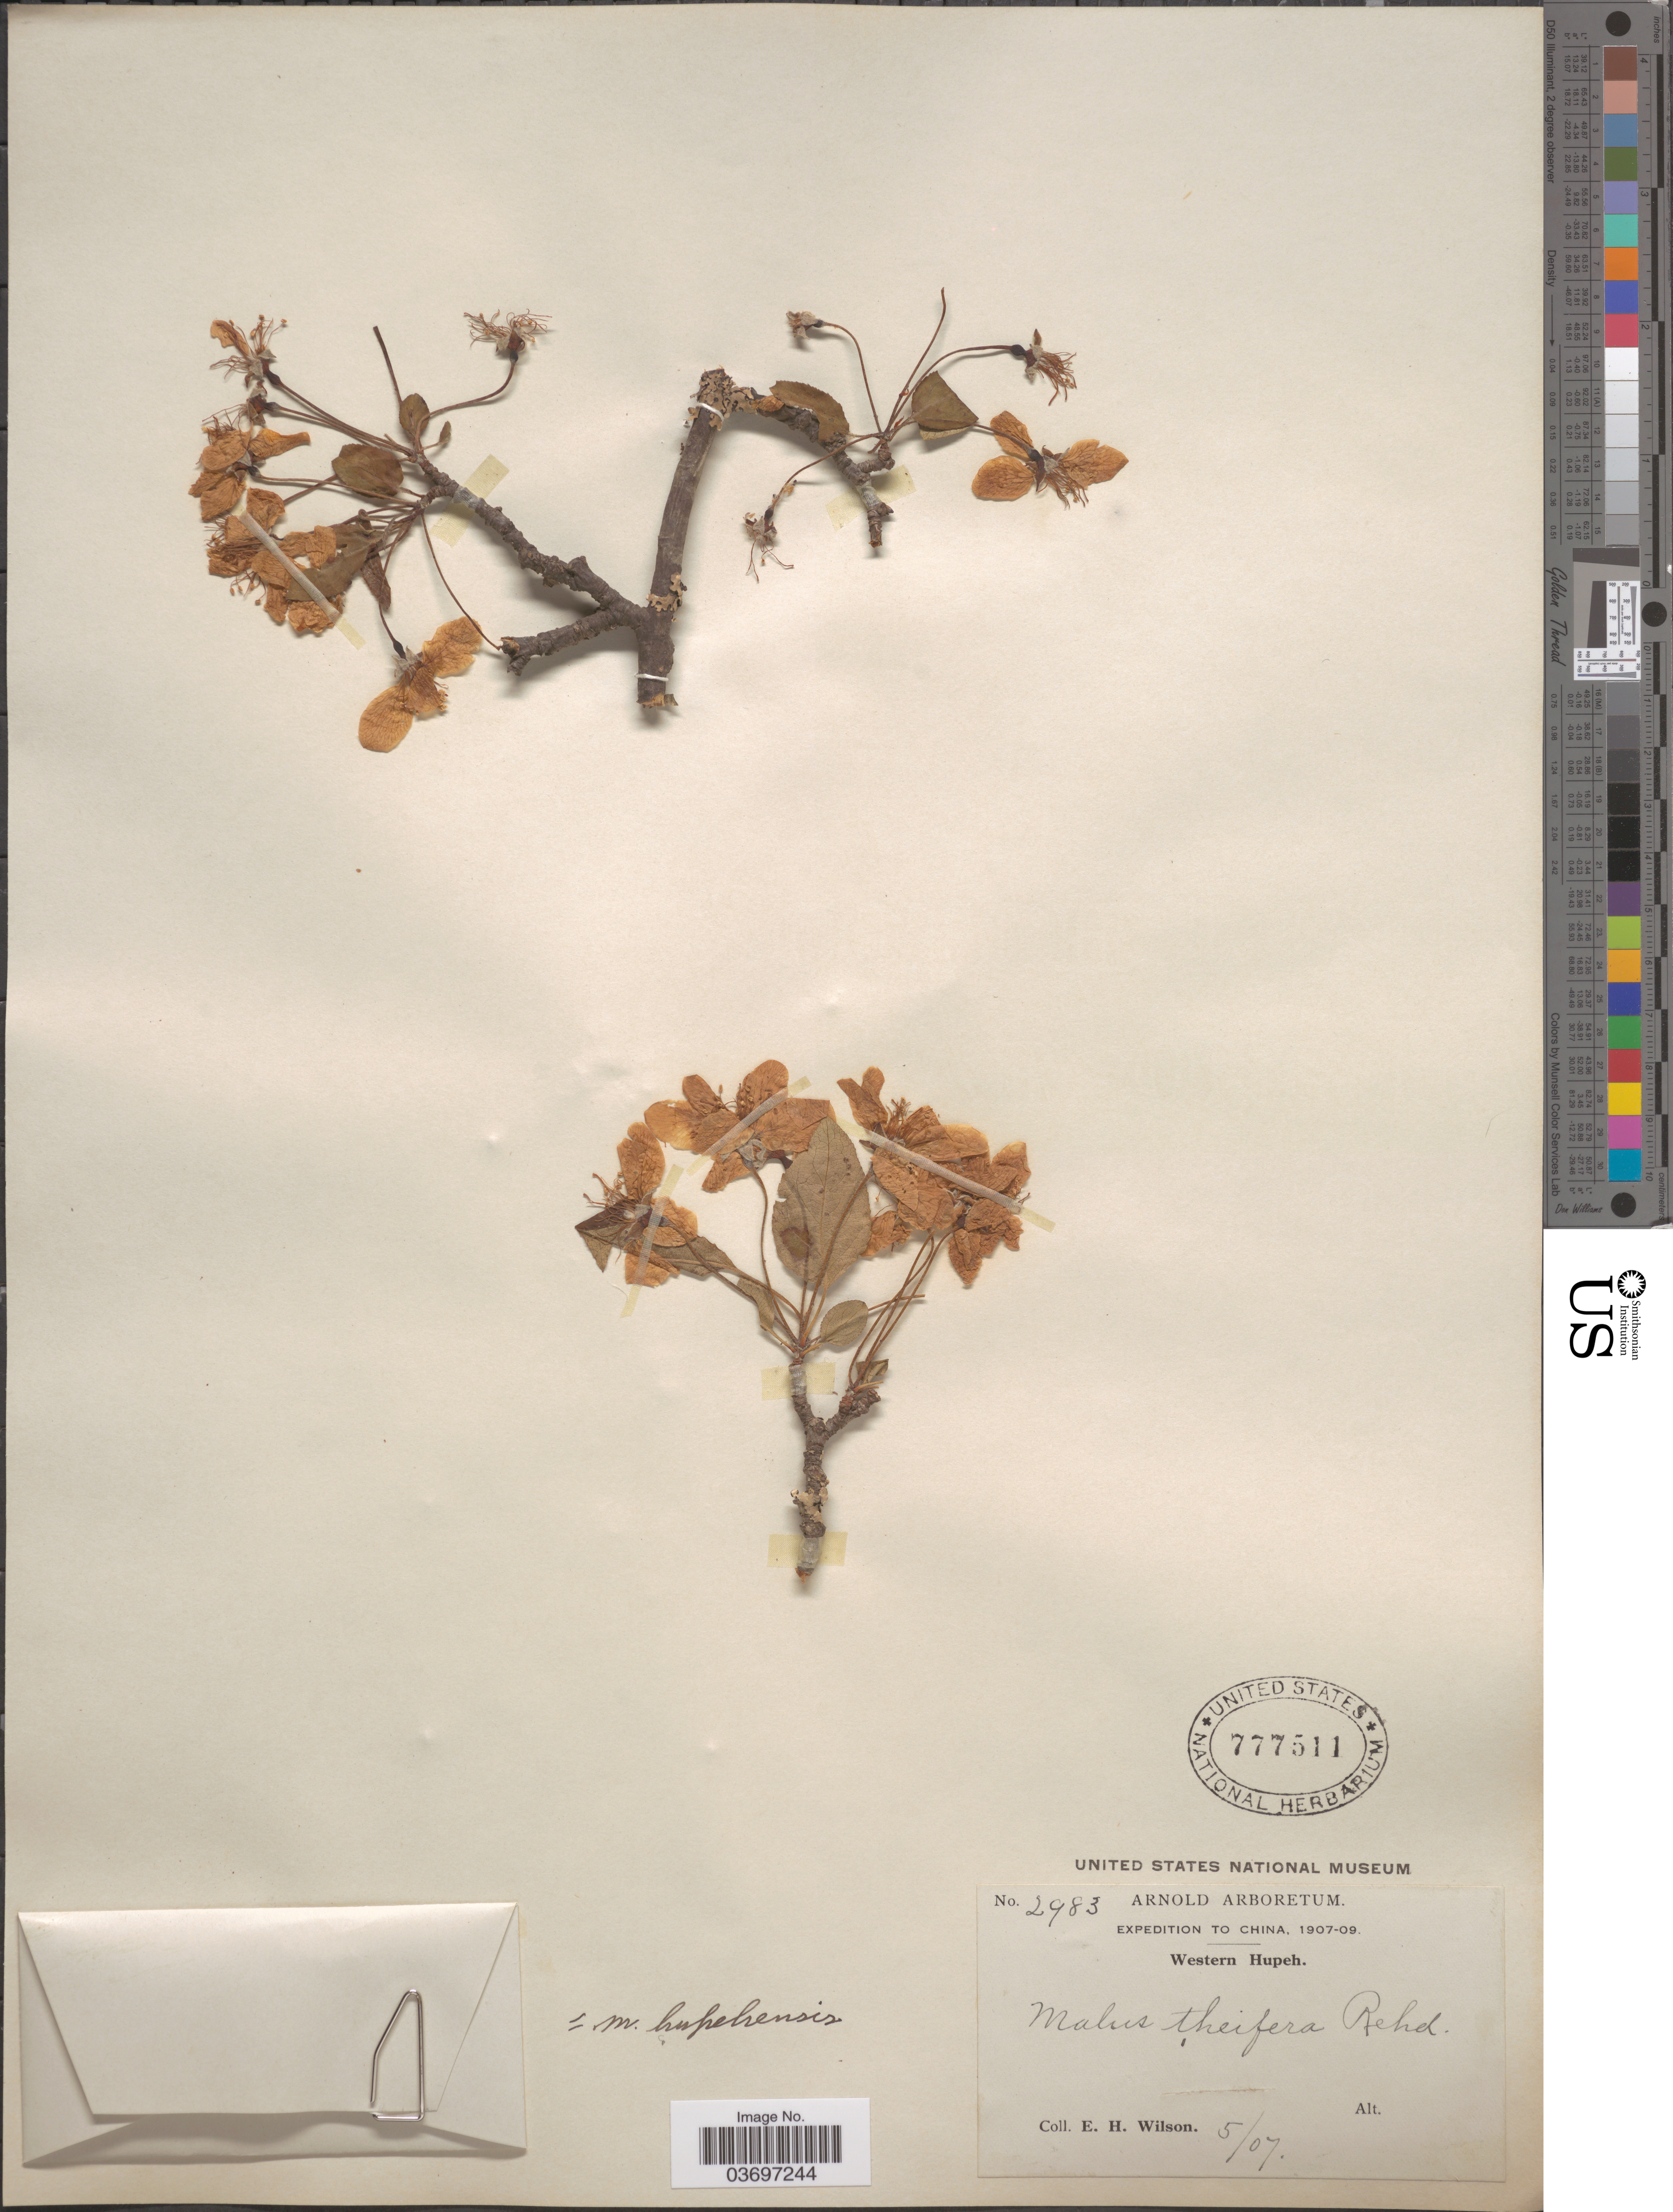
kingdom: Plantae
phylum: Tracheophyta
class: Magnoliopsida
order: Rosales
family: Rosaceae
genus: Malus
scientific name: Malus hupehensis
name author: (Pamp.) Rehder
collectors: E. Wilson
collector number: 2983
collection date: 1907-05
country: China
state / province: Hubei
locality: Western Hupeh.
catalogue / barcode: US 777511